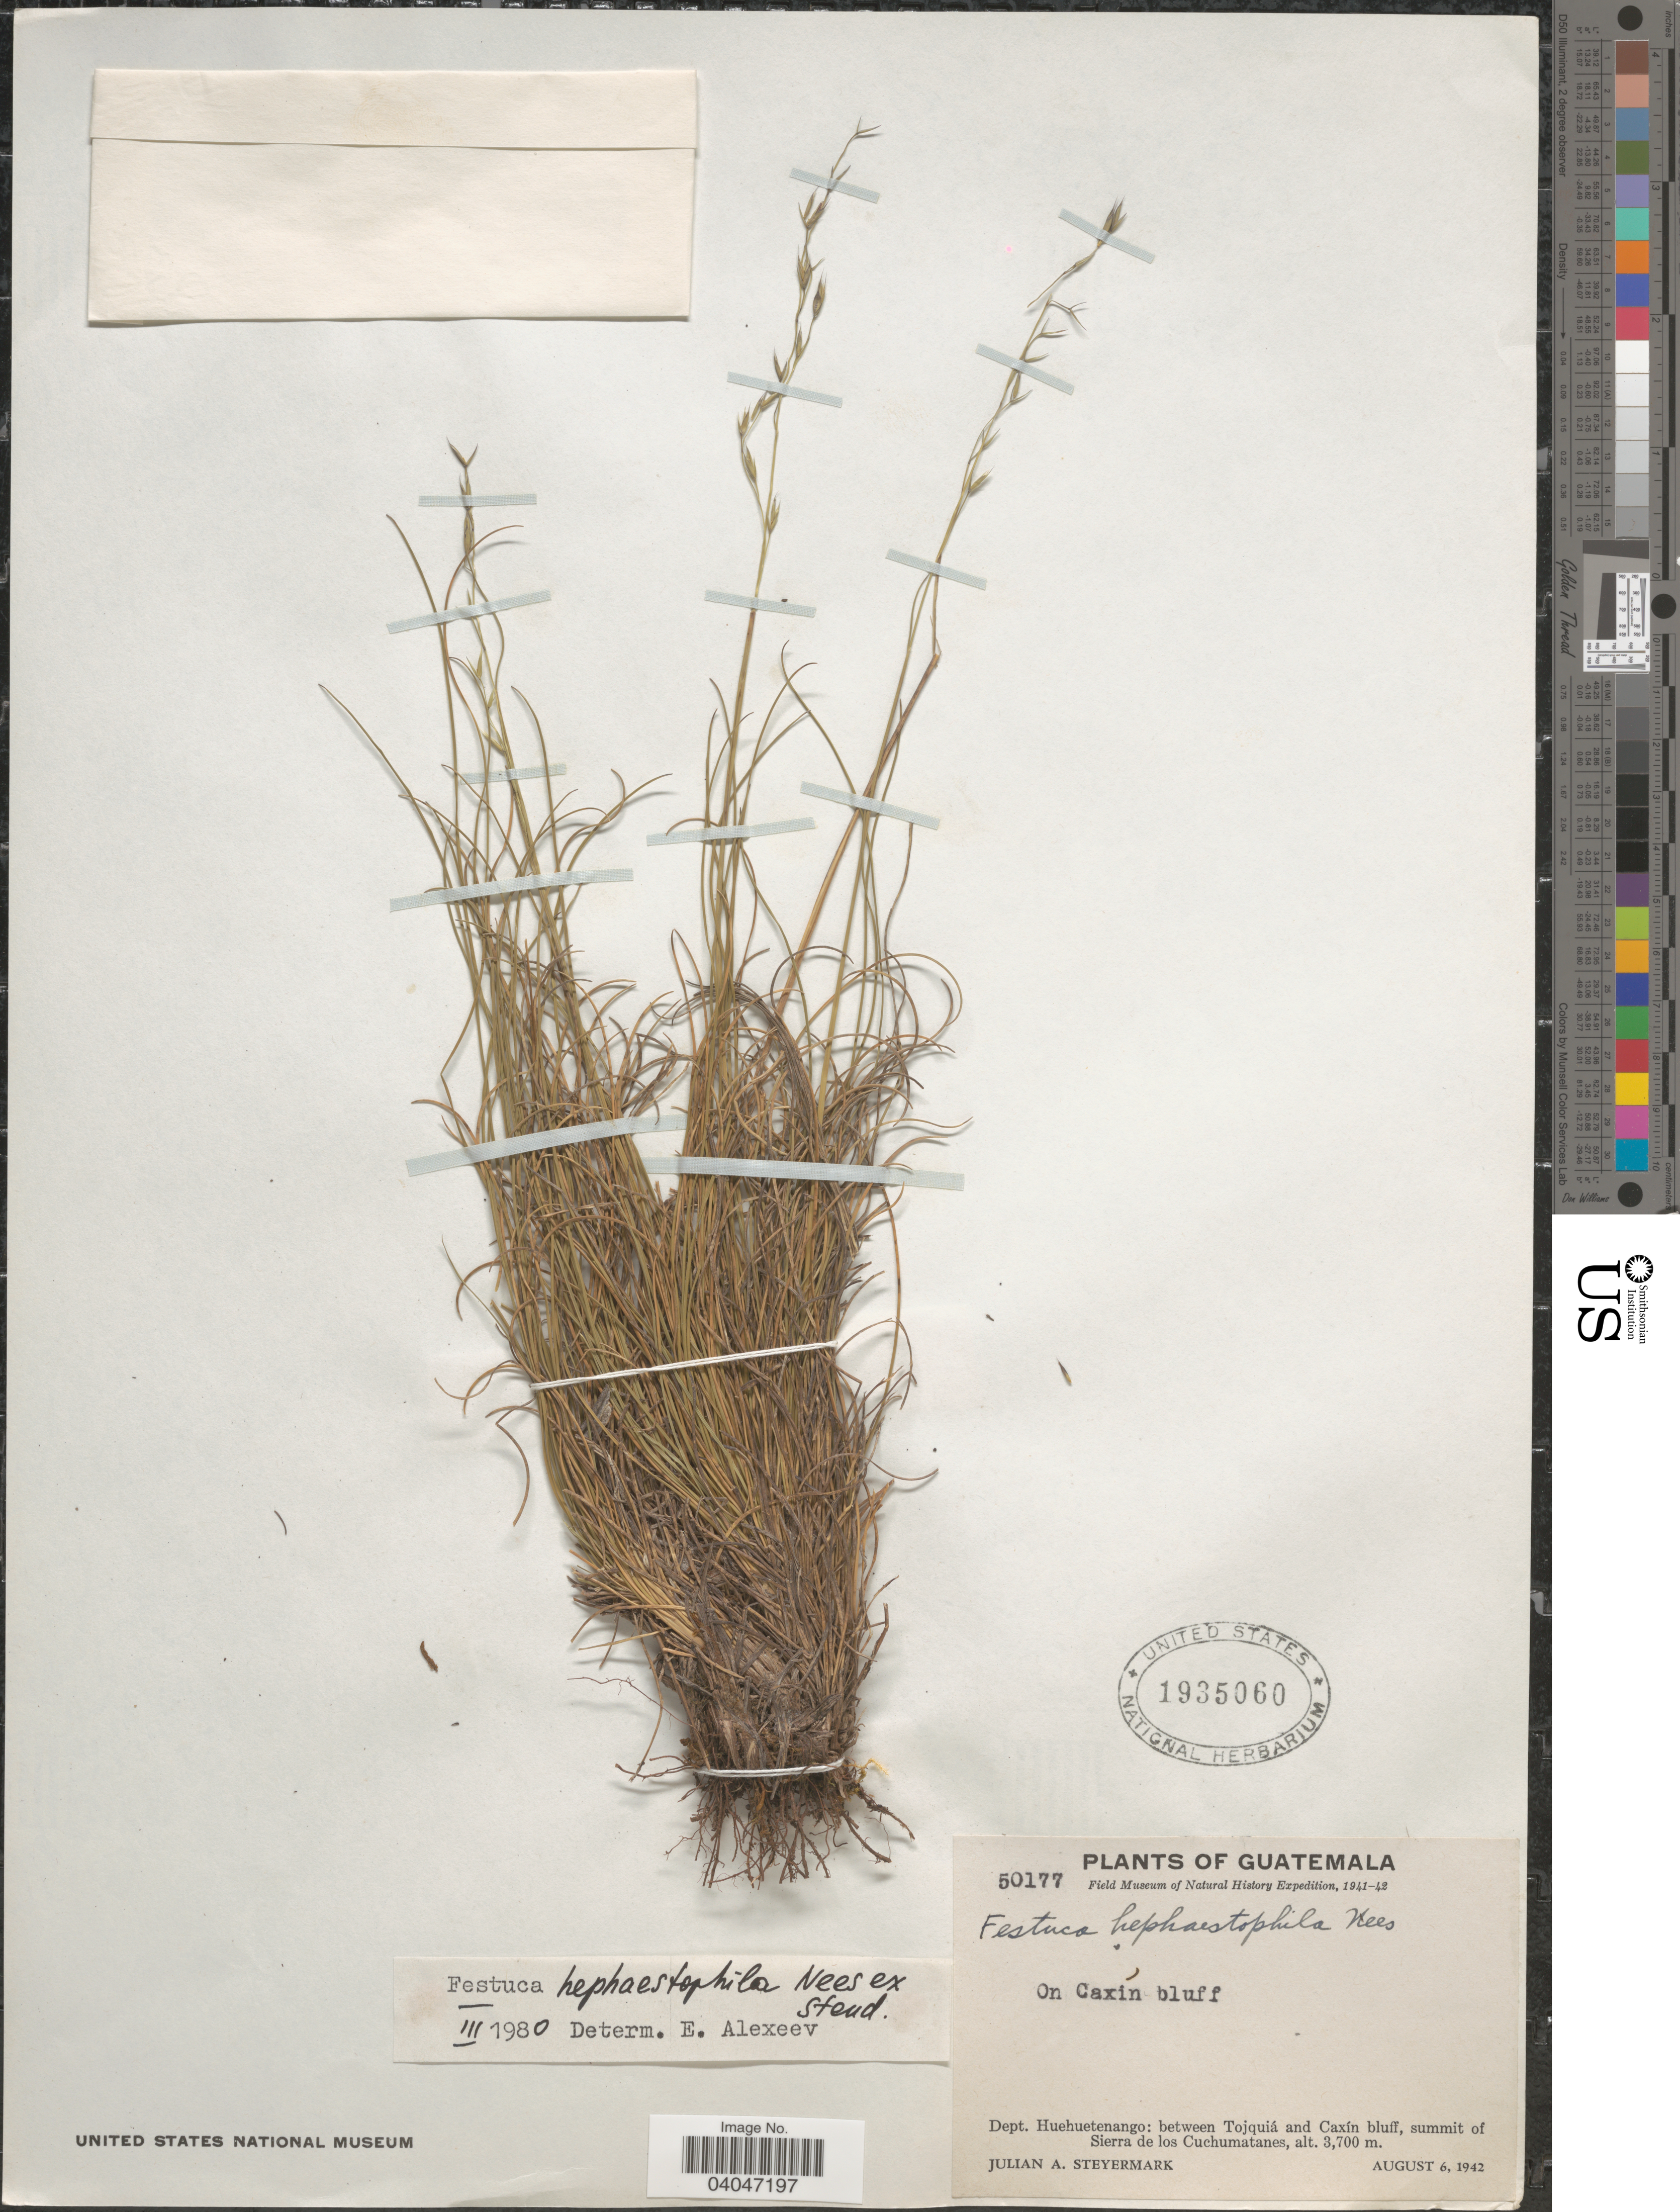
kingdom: Plantae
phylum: Tracheophyta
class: Liliopsida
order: Poales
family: Poaceae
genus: Festuca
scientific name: Festuca hephaestophila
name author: Nees ex Steud.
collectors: J. Steyermark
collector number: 50177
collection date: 1942-08-06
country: Guatemala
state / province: Huehuetenango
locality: On Caxin bluff. Dept. Huehuetenango: between Tojquiá and Caxín bluff, summit of Sierra de los Cuchumatanes.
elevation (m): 3700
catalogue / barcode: US 1935060